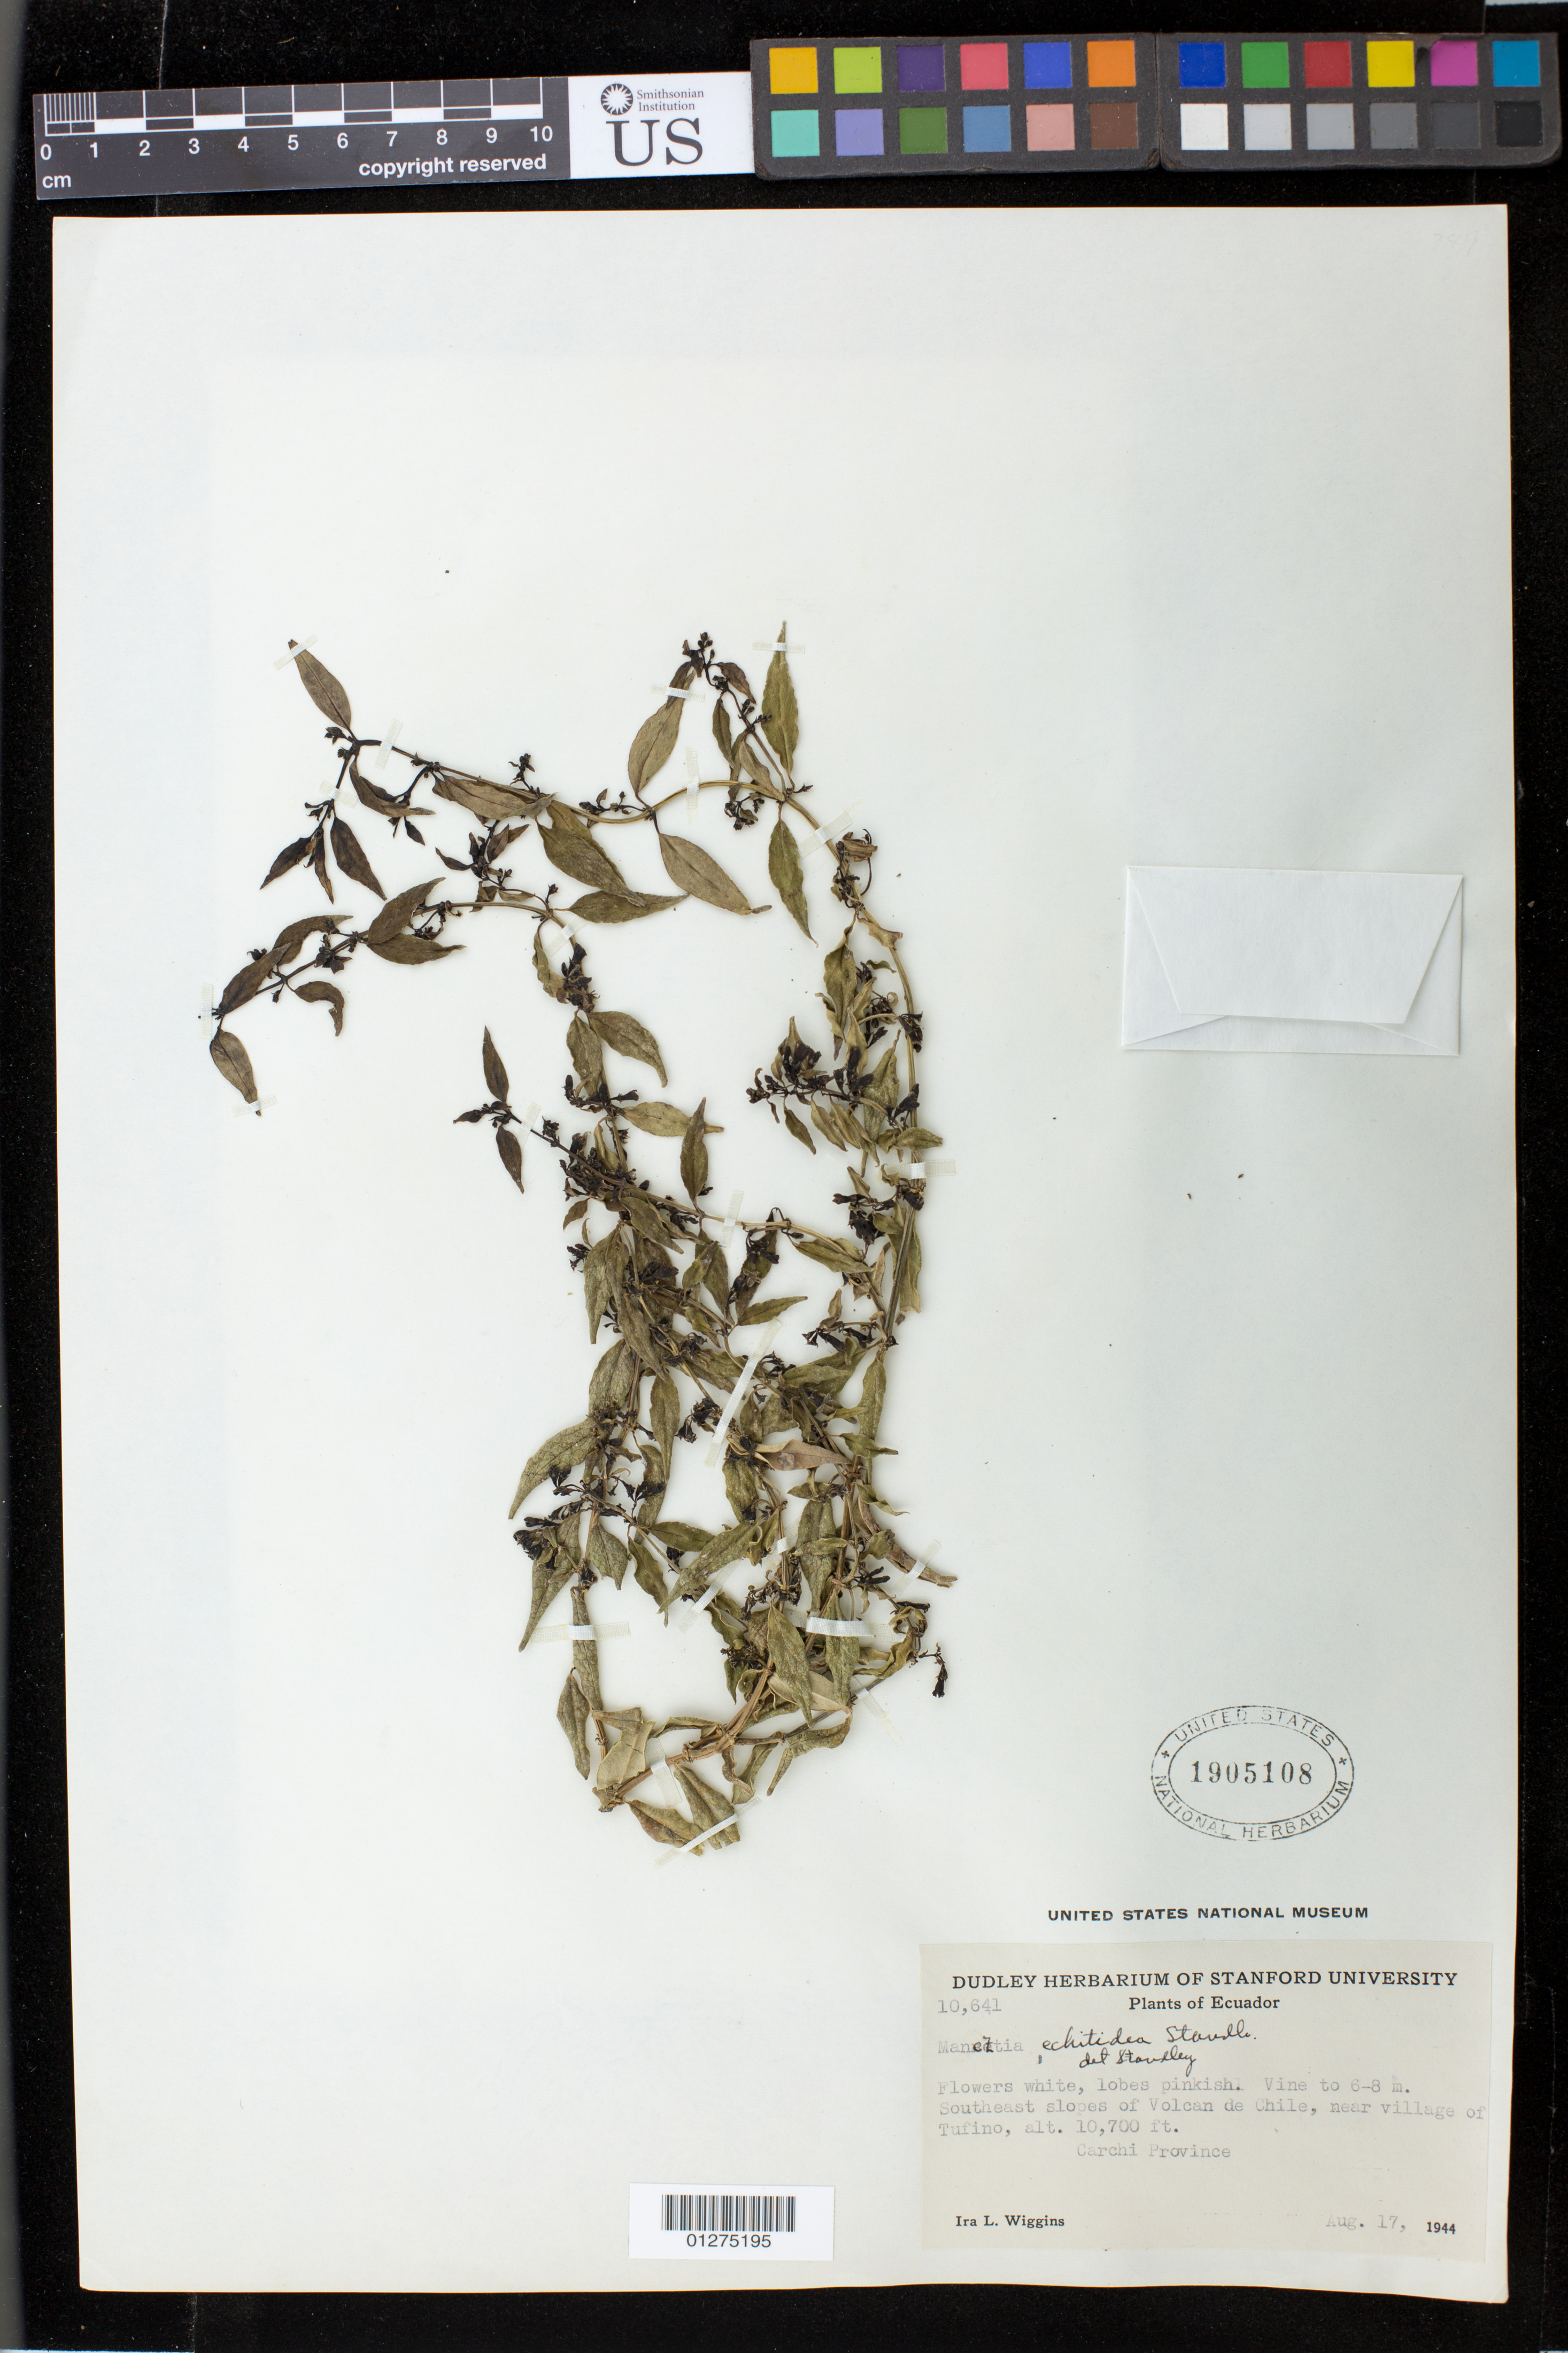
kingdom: Plantae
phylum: Tracheophyta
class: Magnoliopsida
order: Gentianales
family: Rubiaceae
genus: Manettia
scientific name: Manettia echitidea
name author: Standl.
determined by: Standley, Paul C.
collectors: I. L. Wiggins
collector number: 10641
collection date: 1944-08-17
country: Ecuador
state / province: Carchi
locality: Southeast slopes of Volcan de Chile, near village of Tufino.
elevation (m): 3261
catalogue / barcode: US 1905108